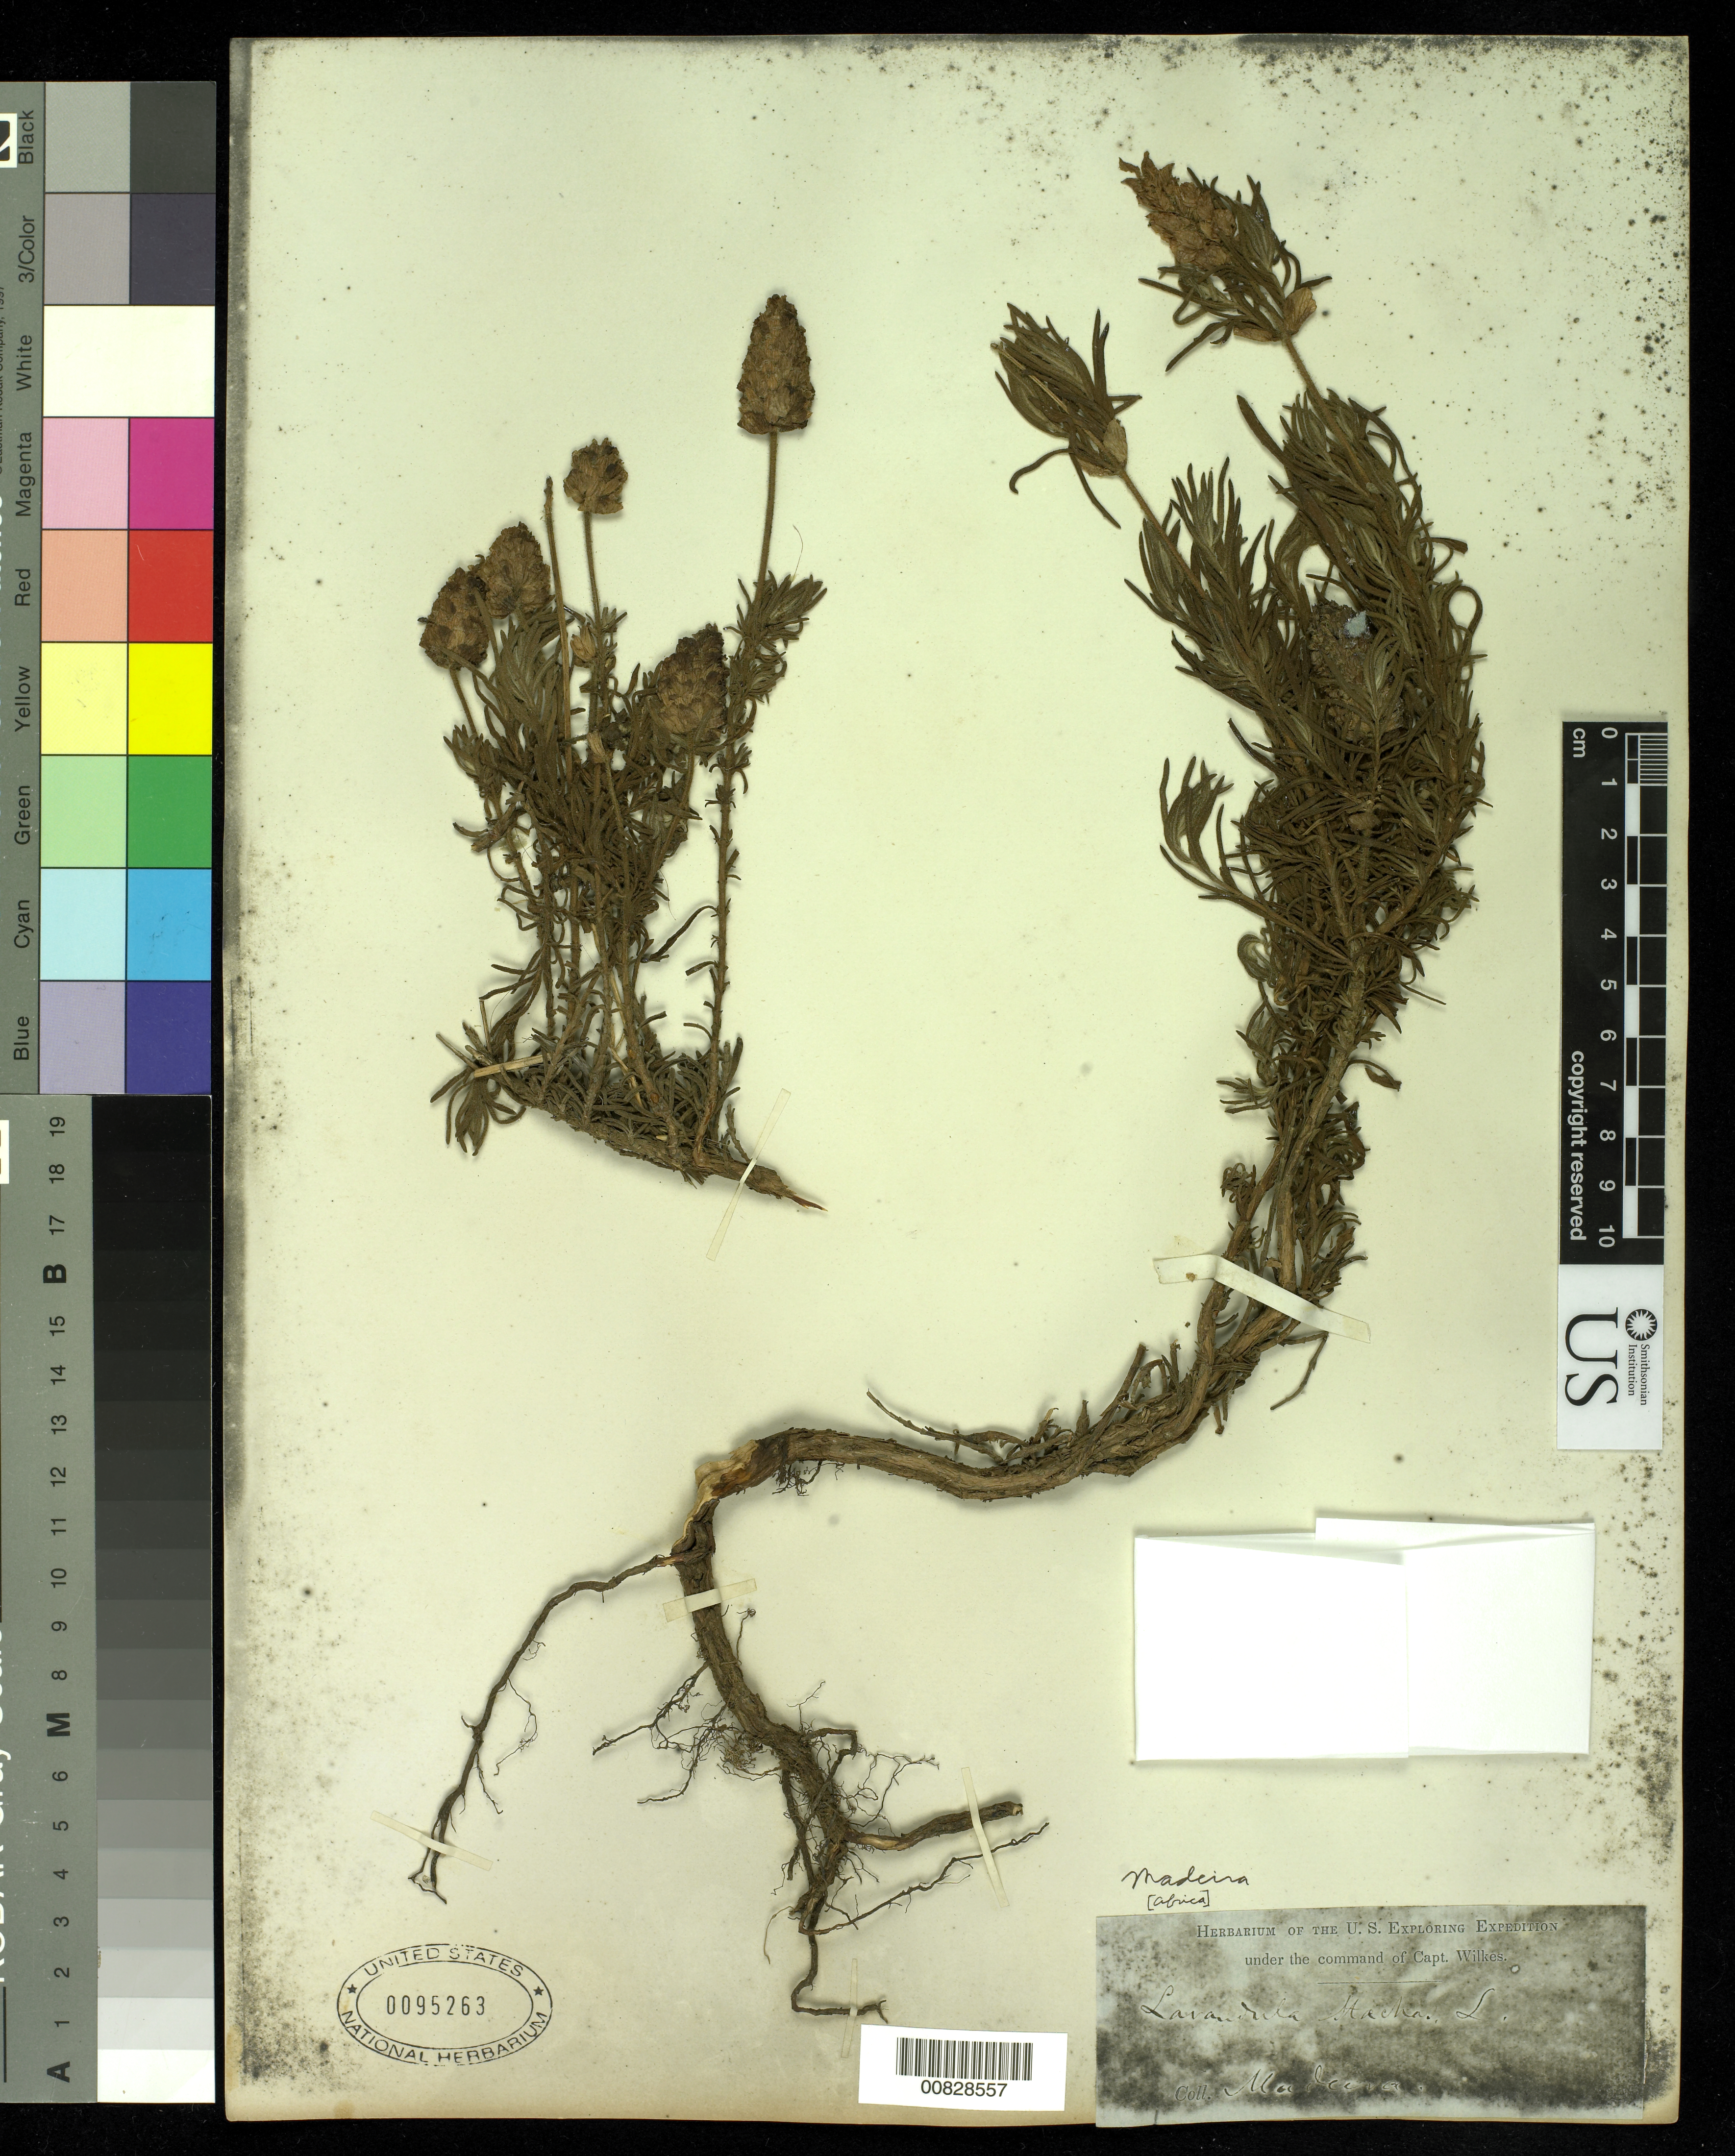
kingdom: Plantae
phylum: Tracheophyta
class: Magnoliopsida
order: Lamiales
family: Lamiaceae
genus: Lavandula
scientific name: Lavandula stoechas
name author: L.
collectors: Wilkes Explor. Exped.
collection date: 1838/1842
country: Portugal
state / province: Madeira (Aut. Reg.)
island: Madeira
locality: Funchal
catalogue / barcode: US 95263